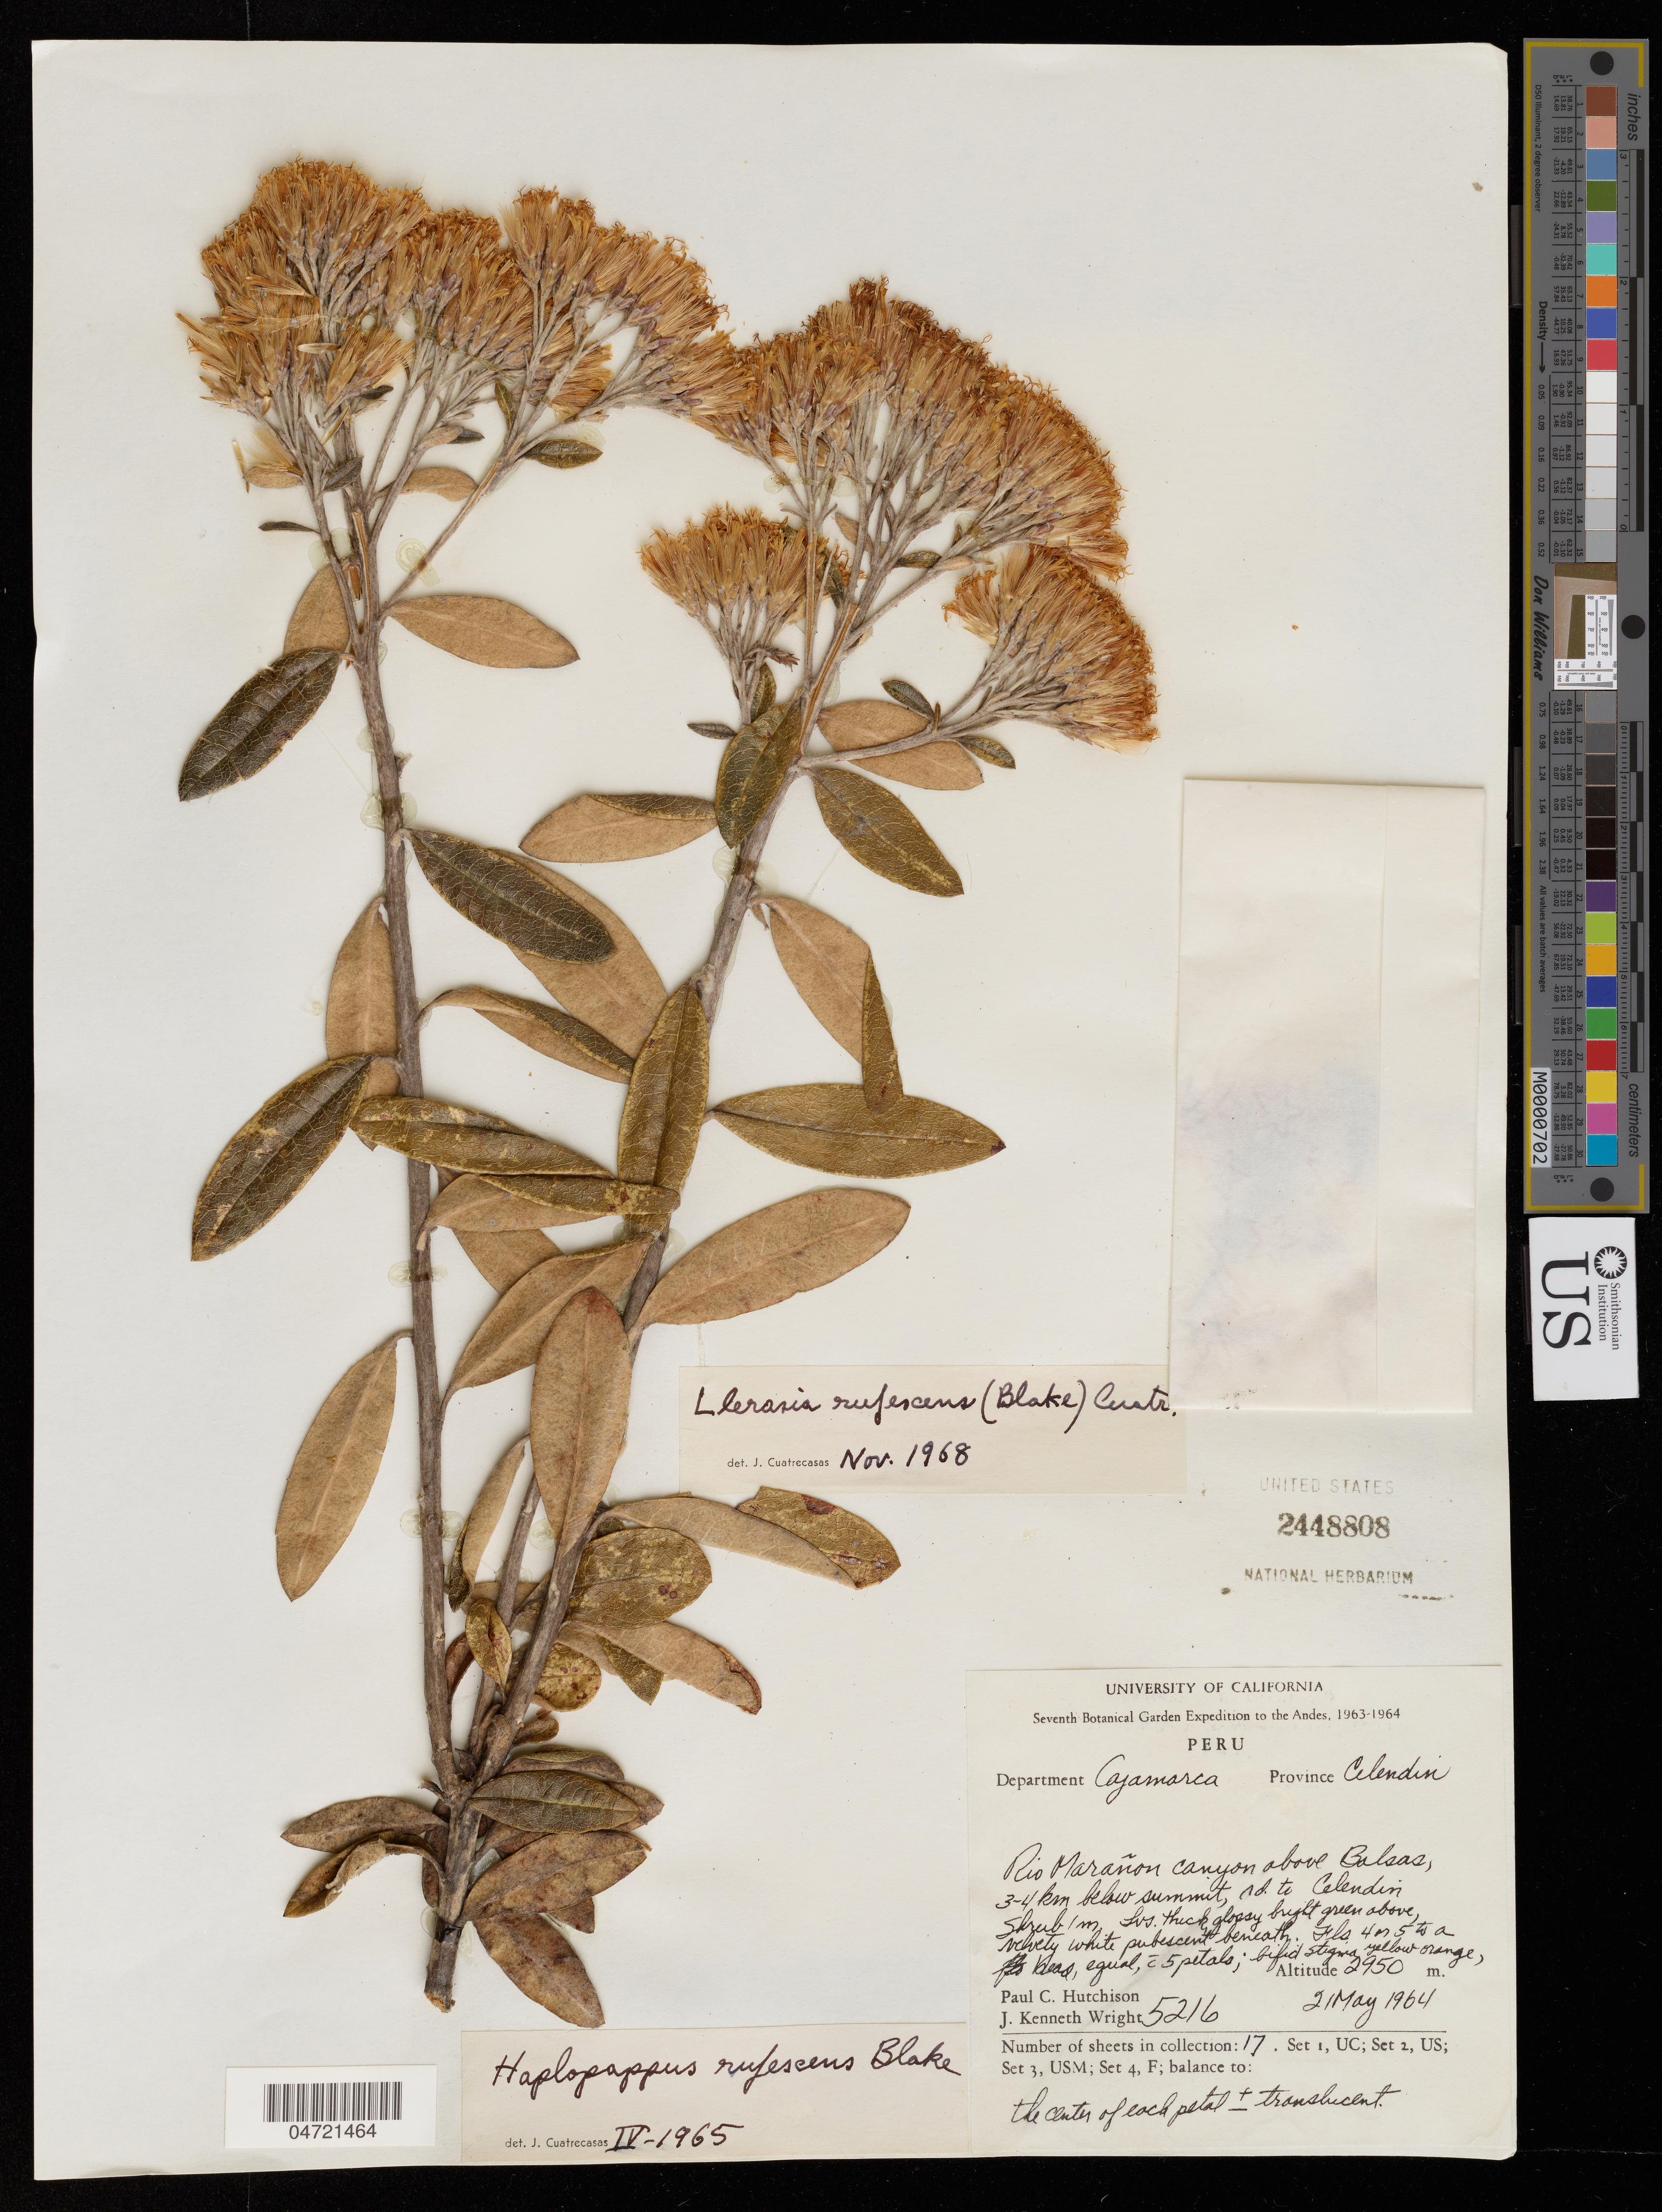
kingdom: Plantae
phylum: Tracheophyta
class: Magnoliopsida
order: Asterales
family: Asteraceae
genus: Llerasia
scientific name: Llerasia rufescens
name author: (S.F. Blake) Cuatrec.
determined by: Cuatrecasas, J.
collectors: P. C. Hutchison & J. K. Wright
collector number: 5216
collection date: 1964-05-21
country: Peru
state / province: Cajamarca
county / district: Celendín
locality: The Andes. Canyon of the Río Marañon above Balsas, 3-4 km. below summit of the road to Celendin.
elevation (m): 2950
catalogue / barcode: US 2448808